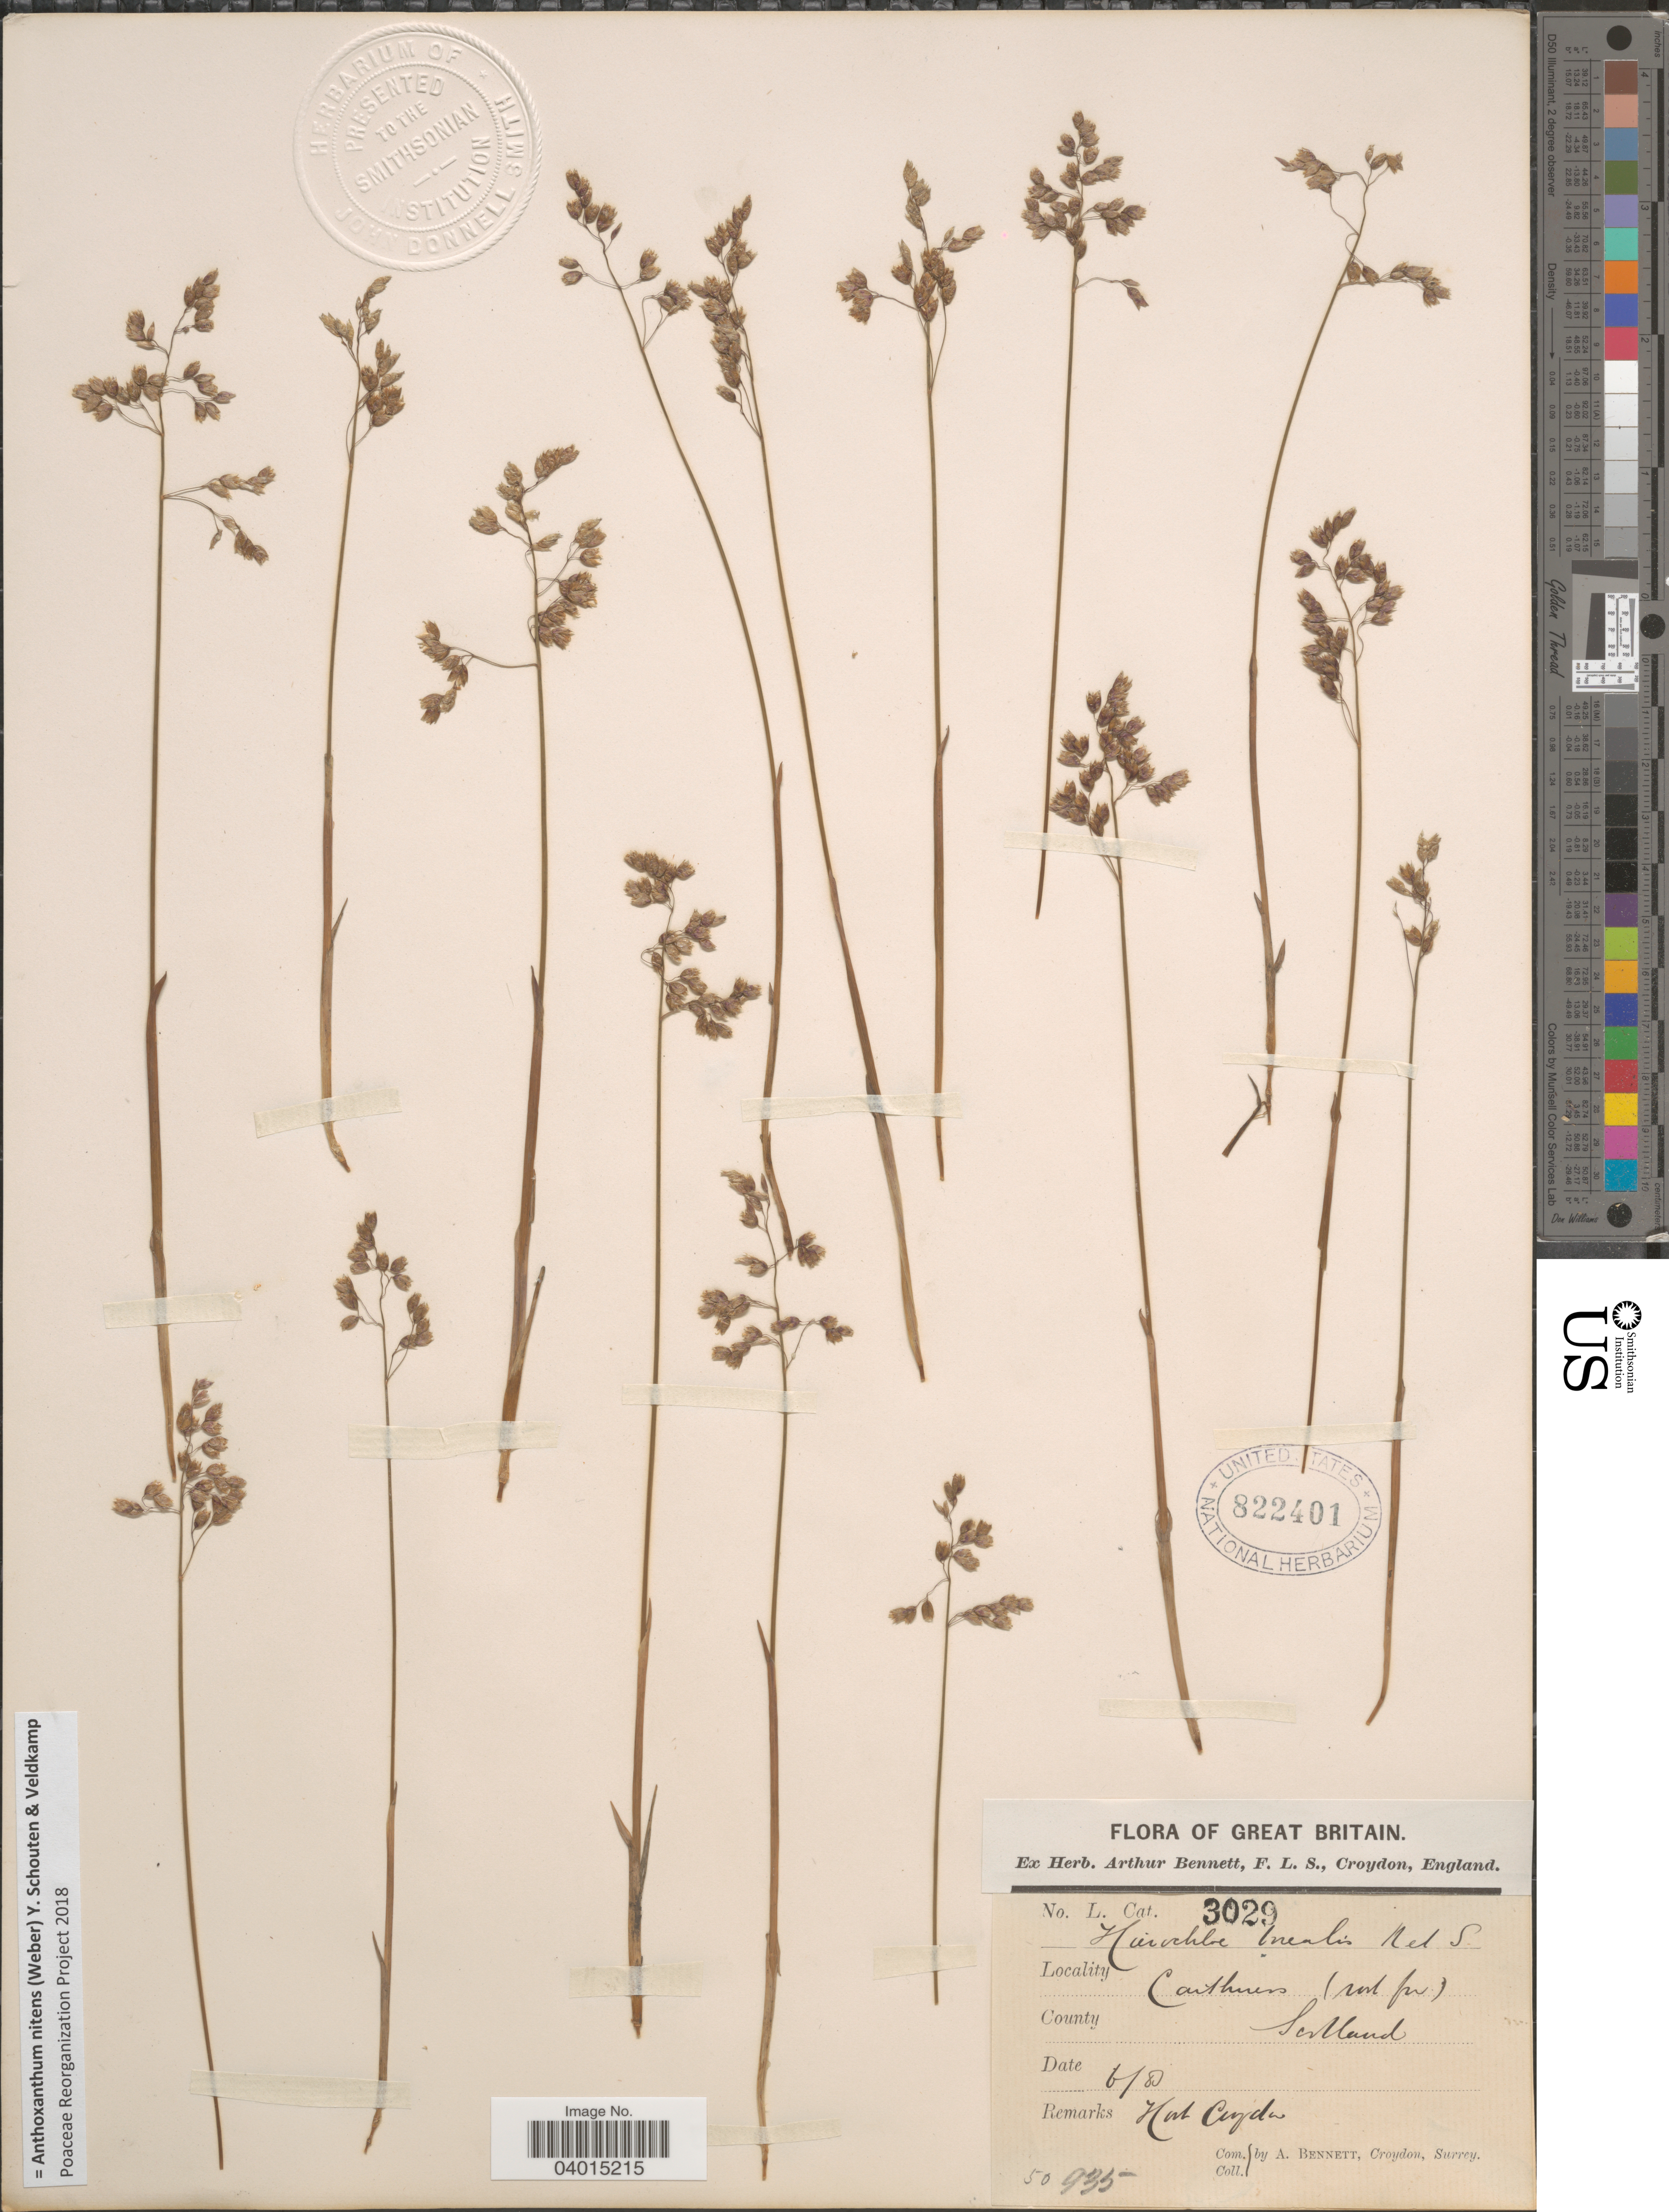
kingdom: Plantae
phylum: Tracheophyta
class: Liliopsida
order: Poales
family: Poaceae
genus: Anthoxanthum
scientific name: Anthoxanthum nitens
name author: (G.H. Weber) R.T.A. Schouten & Veldkamp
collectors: A. Bennett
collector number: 3029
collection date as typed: Transcribed d/m/y: /6/8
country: United Kingdom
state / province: Scotland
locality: Great Britain. Caithness.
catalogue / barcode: US 822401